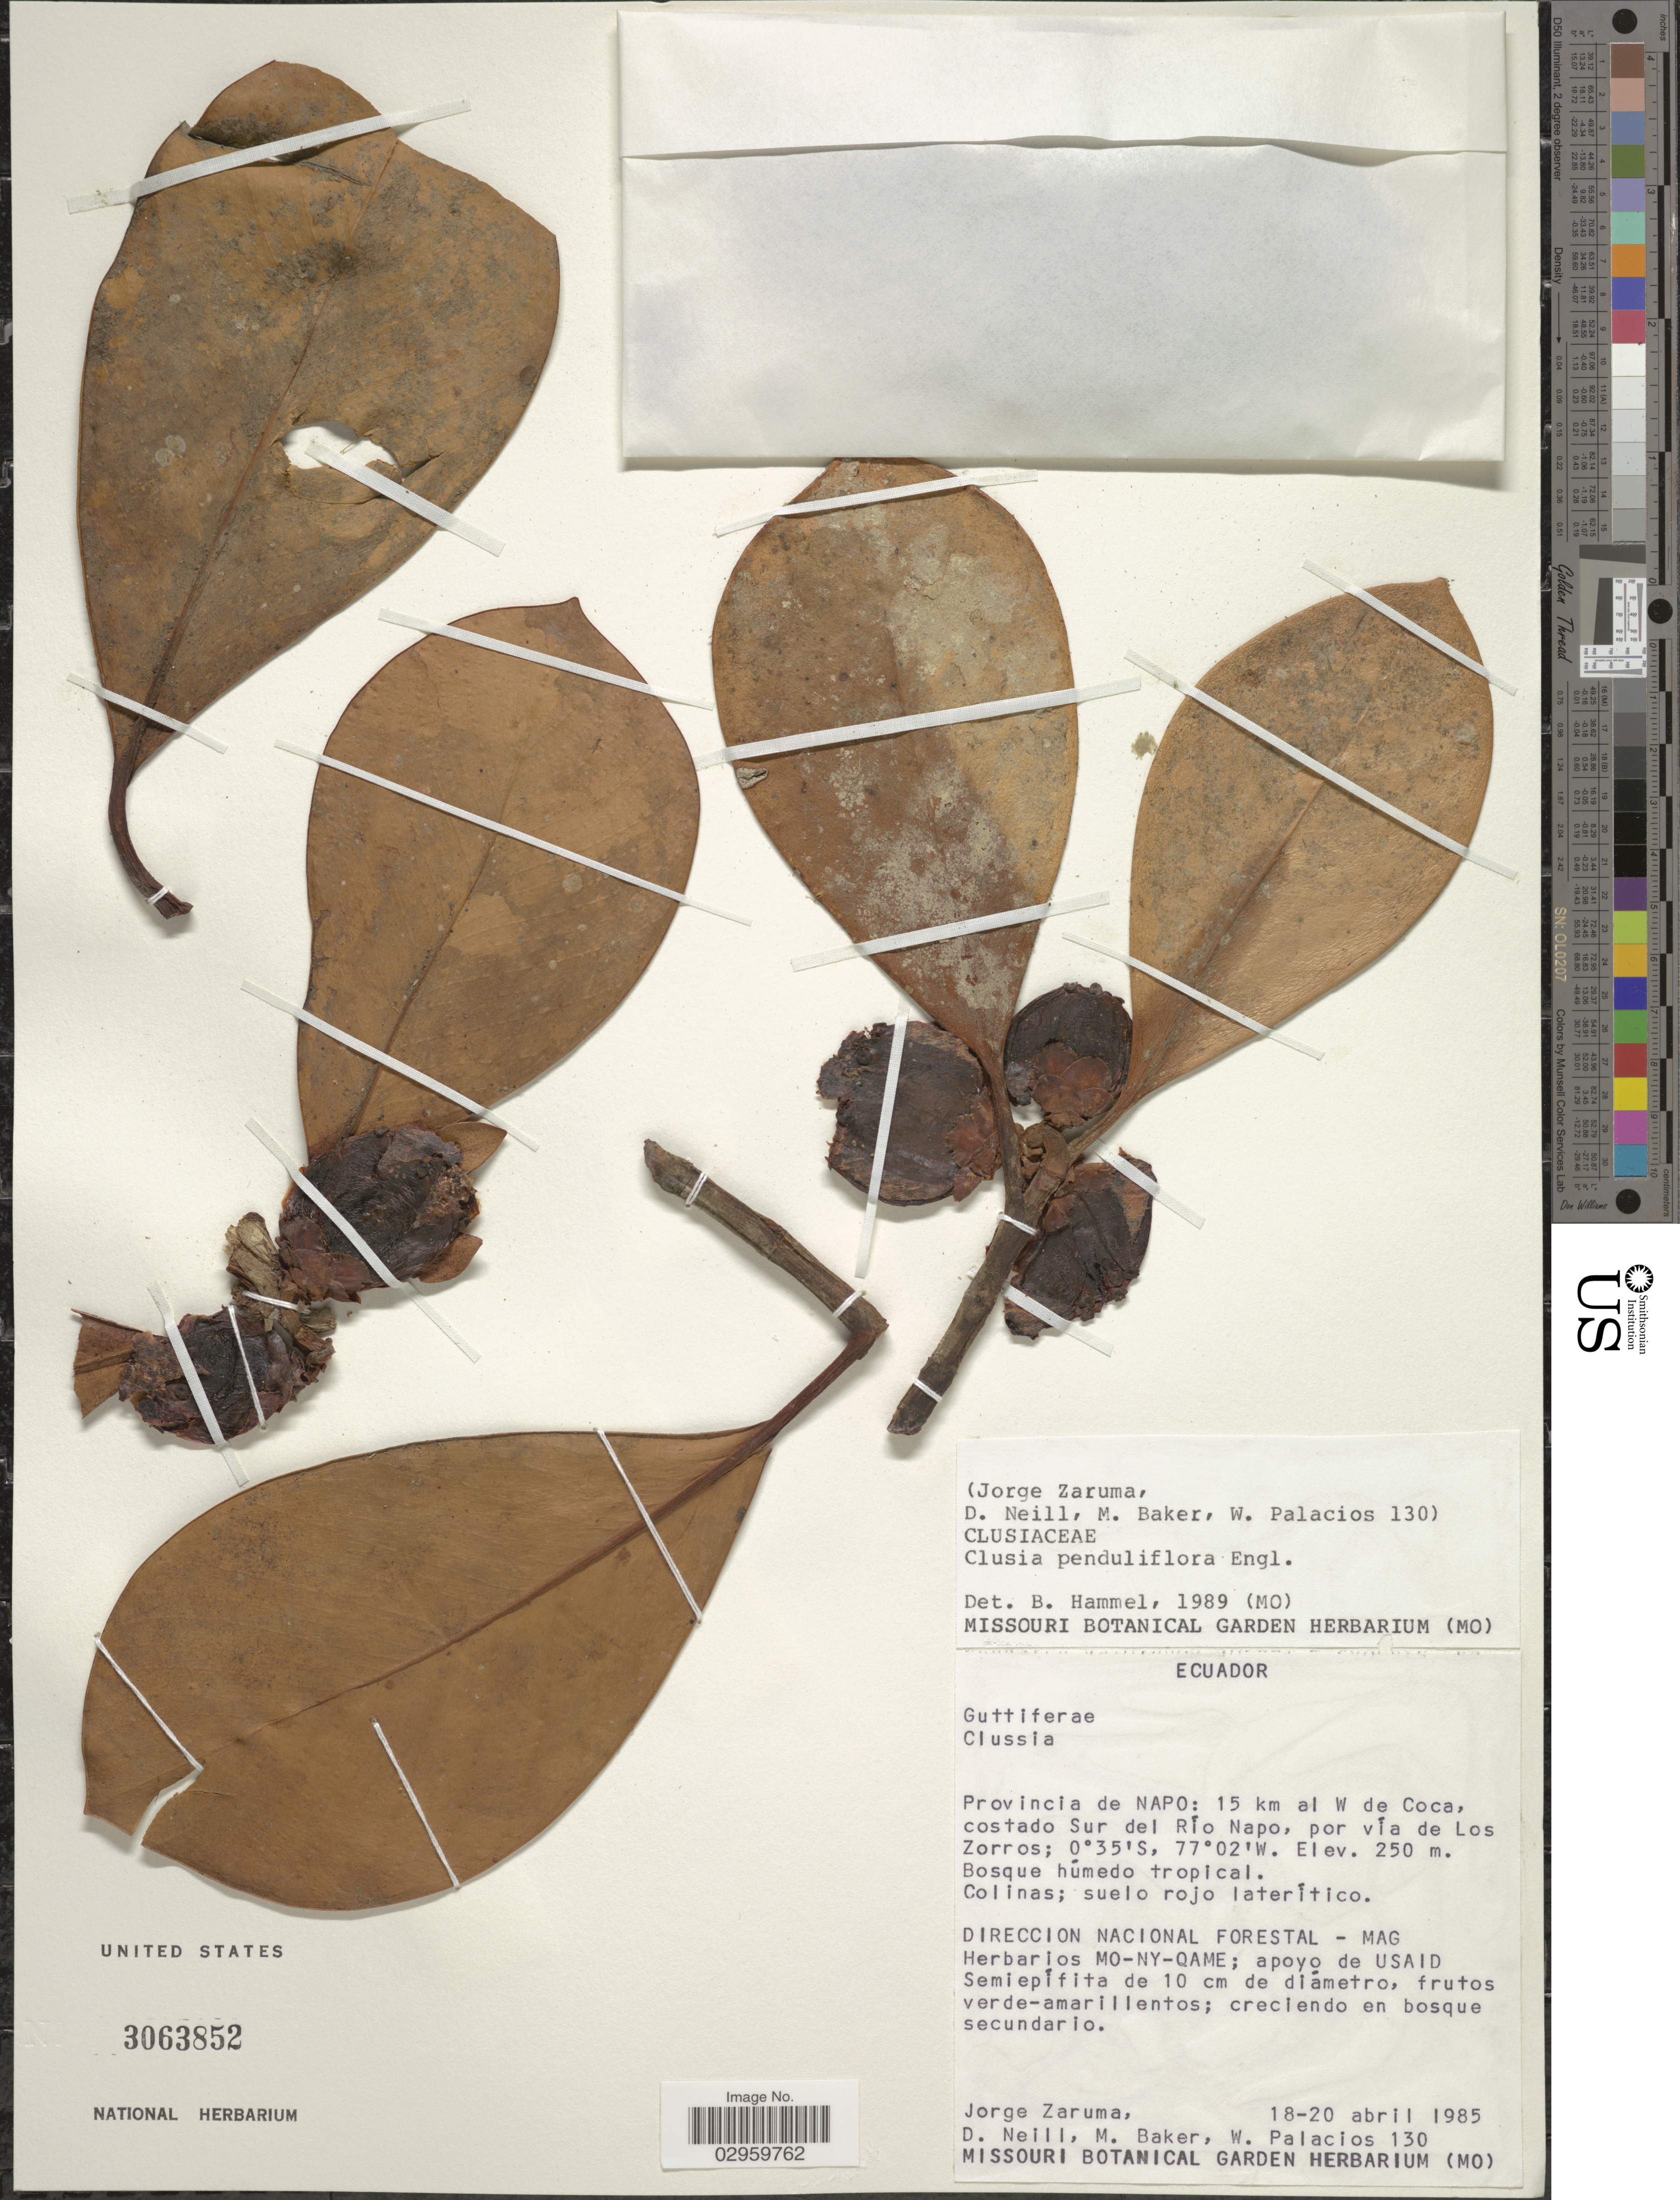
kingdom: Plantae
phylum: Tracheophyta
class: Magnoliopsida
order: Malpighiales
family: Clusiaceae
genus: Clusia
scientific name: Clusia penduliflora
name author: Engl.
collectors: J. Zaruma, D. Neill, M. Baker & W. Palacios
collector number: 130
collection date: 1985-04-18/1985-04-20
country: Ecuador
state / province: Napo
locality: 15 km al W de Coca, costado Sur del Río Napo, por vía de Los Zorros.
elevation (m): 250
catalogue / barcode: US 3063852